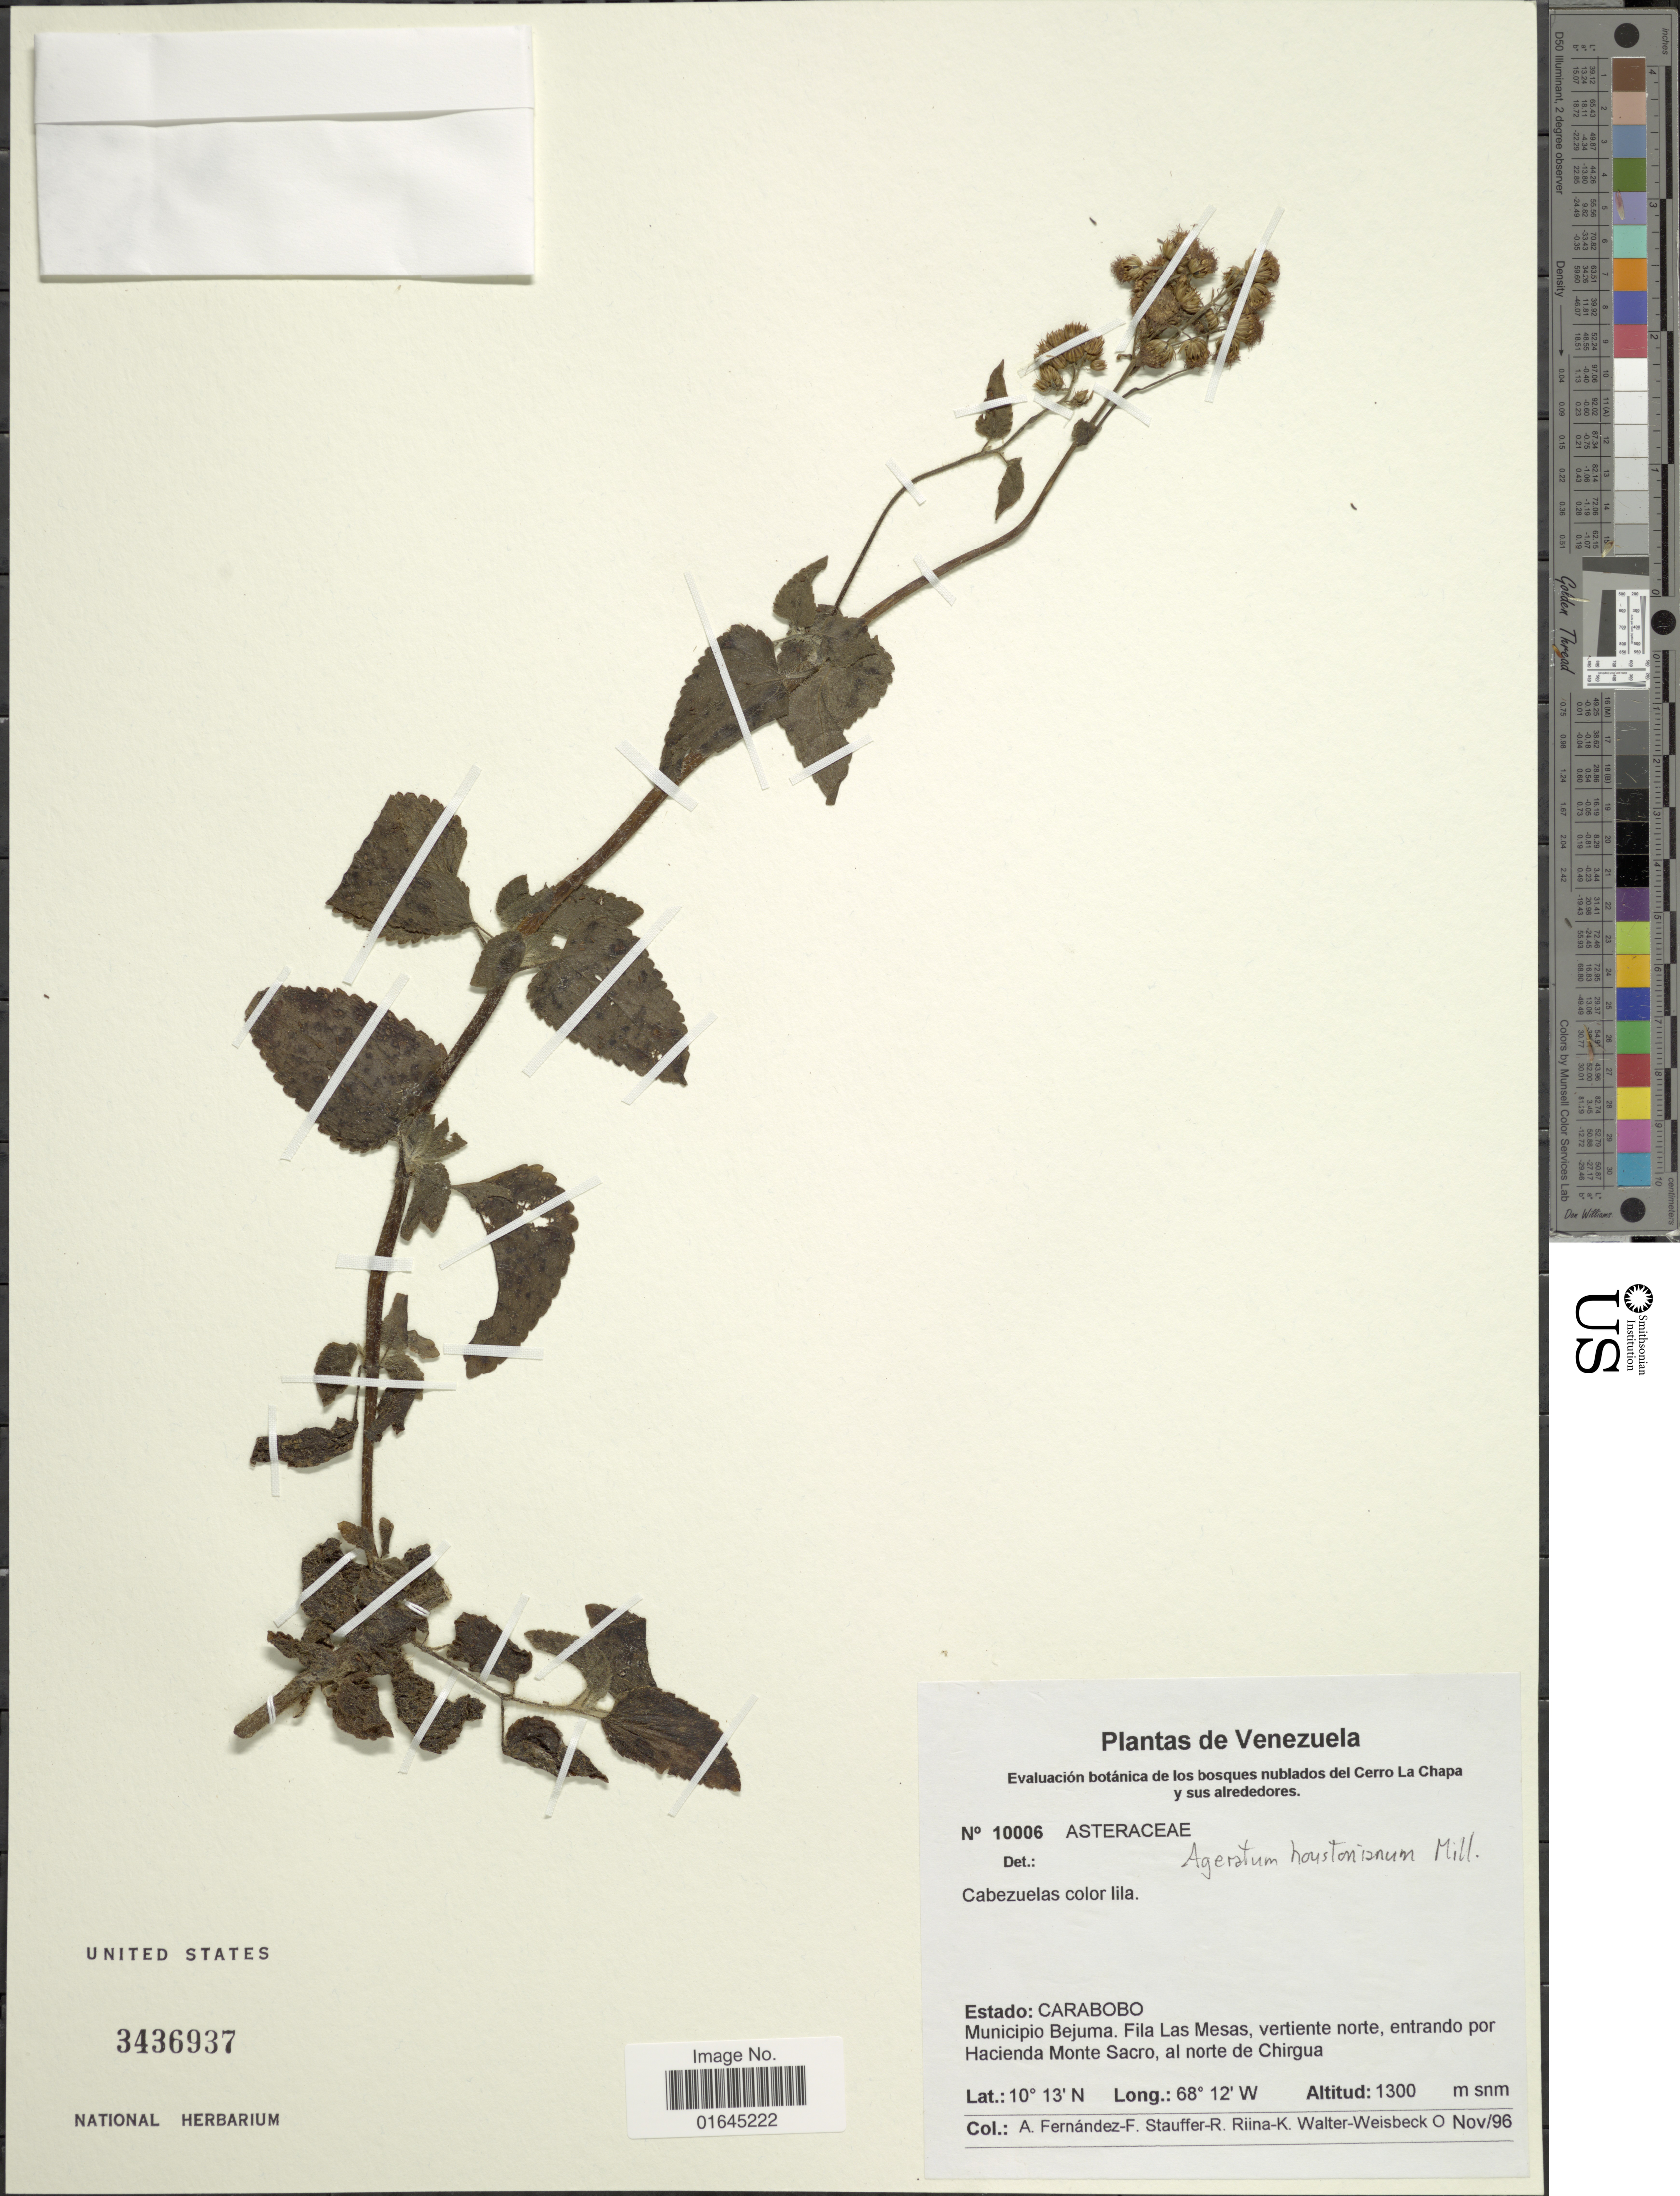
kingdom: Plantae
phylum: Tracheophyta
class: Magnoliopsida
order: Asterales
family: Asteraceae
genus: Ageratum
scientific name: Ageratum houstonianum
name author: Mill.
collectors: A. Fernández F., R. Stauffer, K. Riina & O. Walter-Weisbeck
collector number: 10006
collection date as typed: Transcribed d/m/y: /11/96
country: Venezuela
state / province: Carabobo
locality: Estado: Carabobo: Municipio Bejuma. Fila Las Mesas, vertiente norte, entrando por Hacienda Monte Sacro, al norte de Chirgua.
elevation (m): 1300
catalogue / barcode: US 3436937